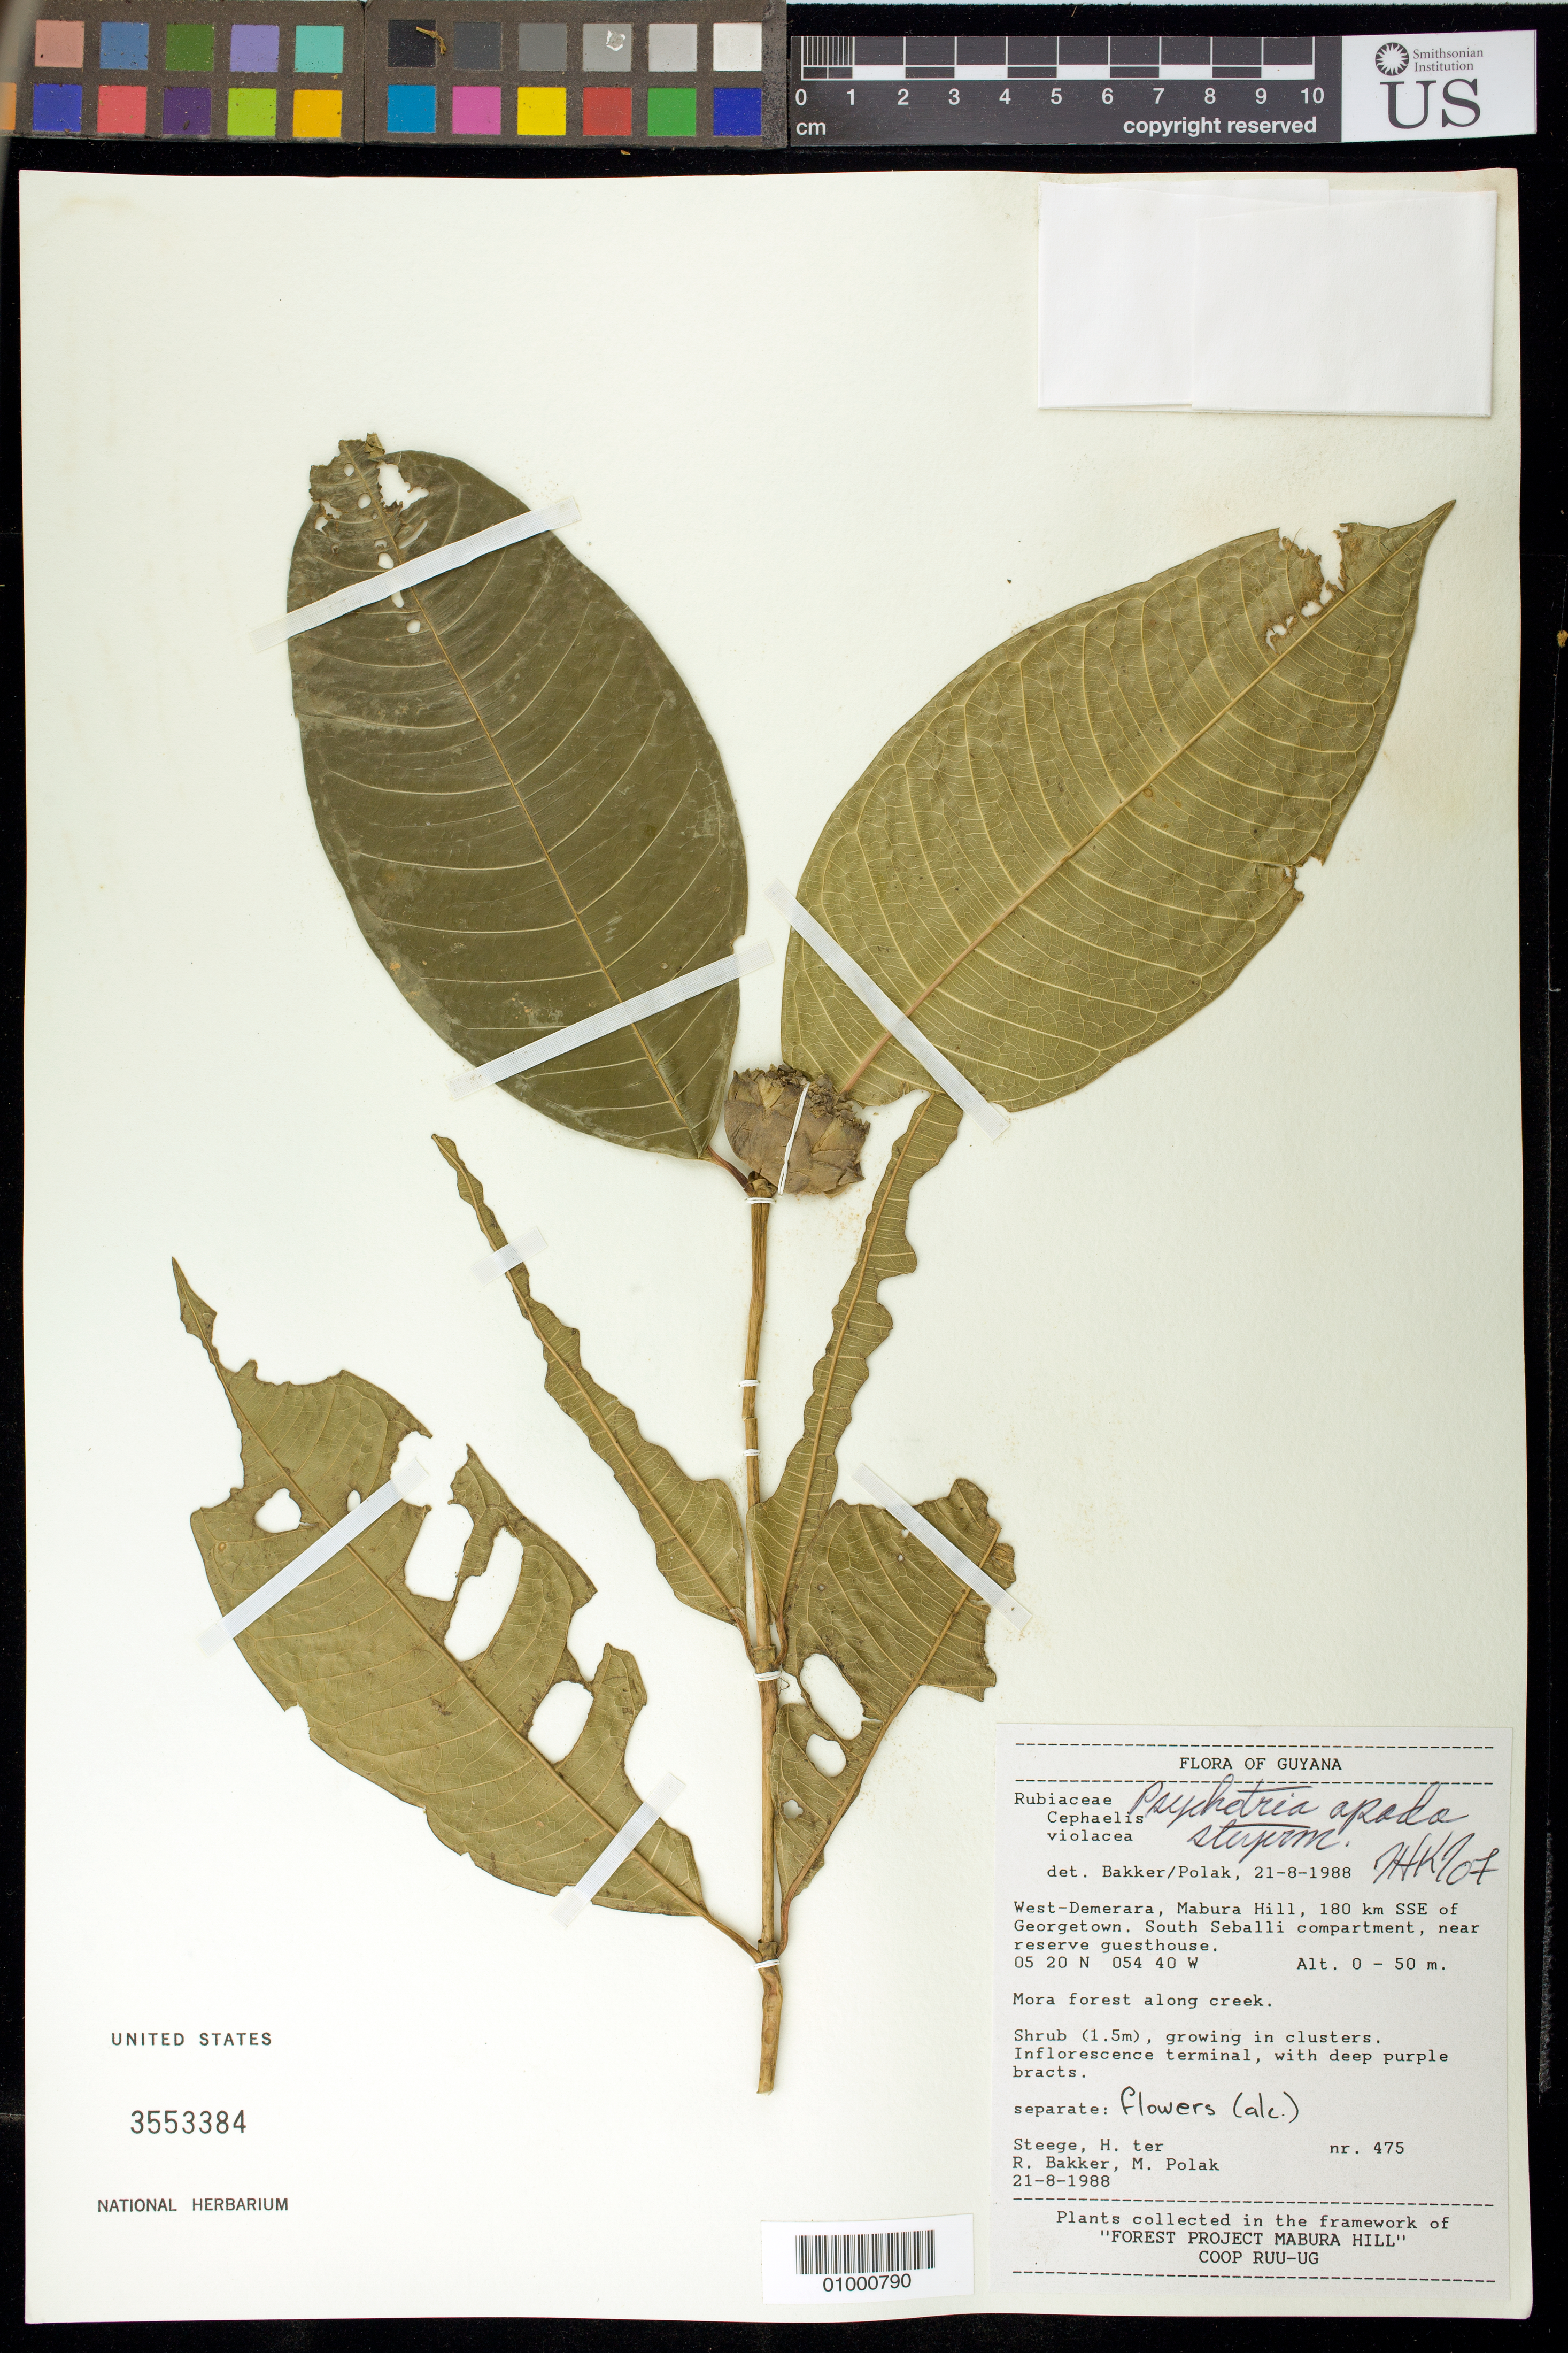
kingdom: Plantae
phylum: Tracheophyta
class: Magnoliopsida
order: Gentianales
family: Rubiaceae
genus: Palicourea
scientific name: Palicourea apoda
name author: (Steyerm.) Delprete & J.H. Kirkbr.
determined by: Kirkbride, J. H., Jr.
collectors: H. ter Steege, R. Bakker & M. Polak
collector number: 475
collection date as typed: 21-Aug-88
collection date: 1988-08-21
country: Guyana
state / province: U. Demerara-Berbice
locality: Mabura Hill, 180 km SSE of Georgetown, South Seballi compartment, near reserve guesthouse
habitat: Mora forest along creek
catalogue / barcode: US 3553384